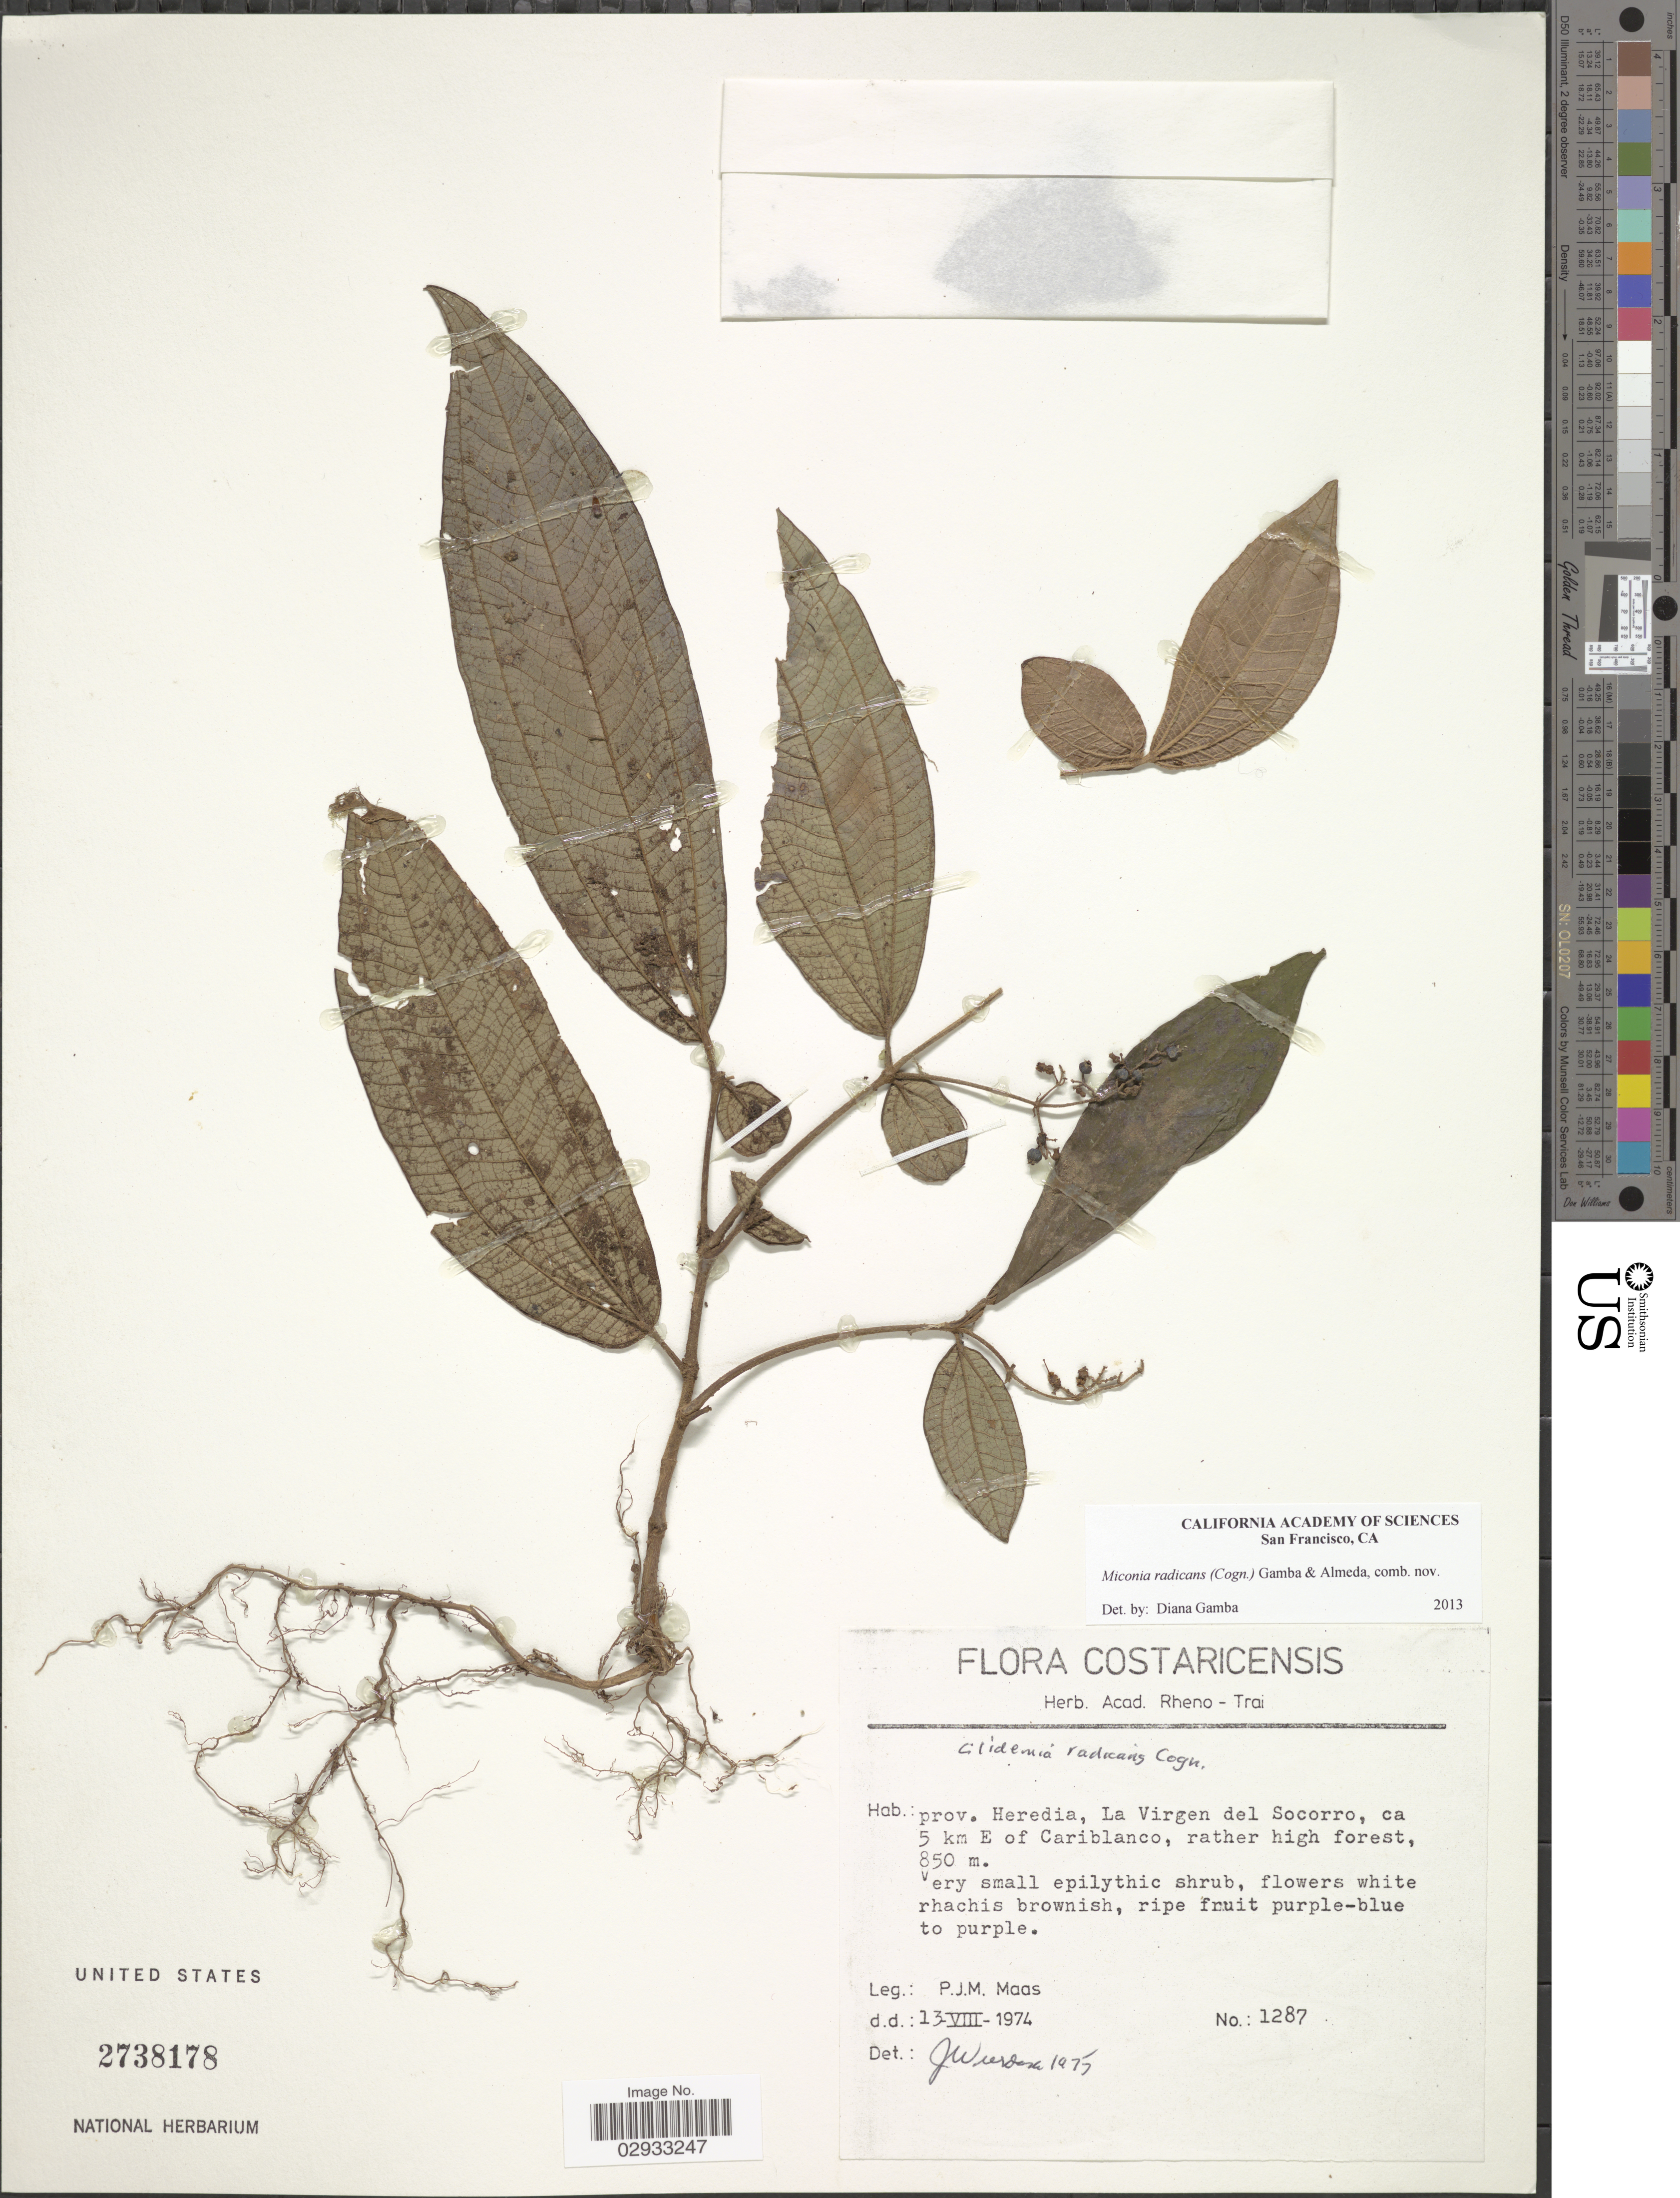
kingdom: Plantae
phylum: Tracheophyta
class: Magnoliopsida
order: Myrtales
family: Melastomataceae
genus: Miconia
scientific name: Miconia radicans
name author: (Cogn.) Gamba & Almeda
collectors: P. Maas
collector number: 1287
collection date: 1974-08-13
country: Costa Rica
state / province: Heredia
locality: Prov. Heredia, La Virgen del Socorro, ca 5 km E of Cariblanco, rather high forest.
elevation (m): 850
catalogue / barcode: US 2738178